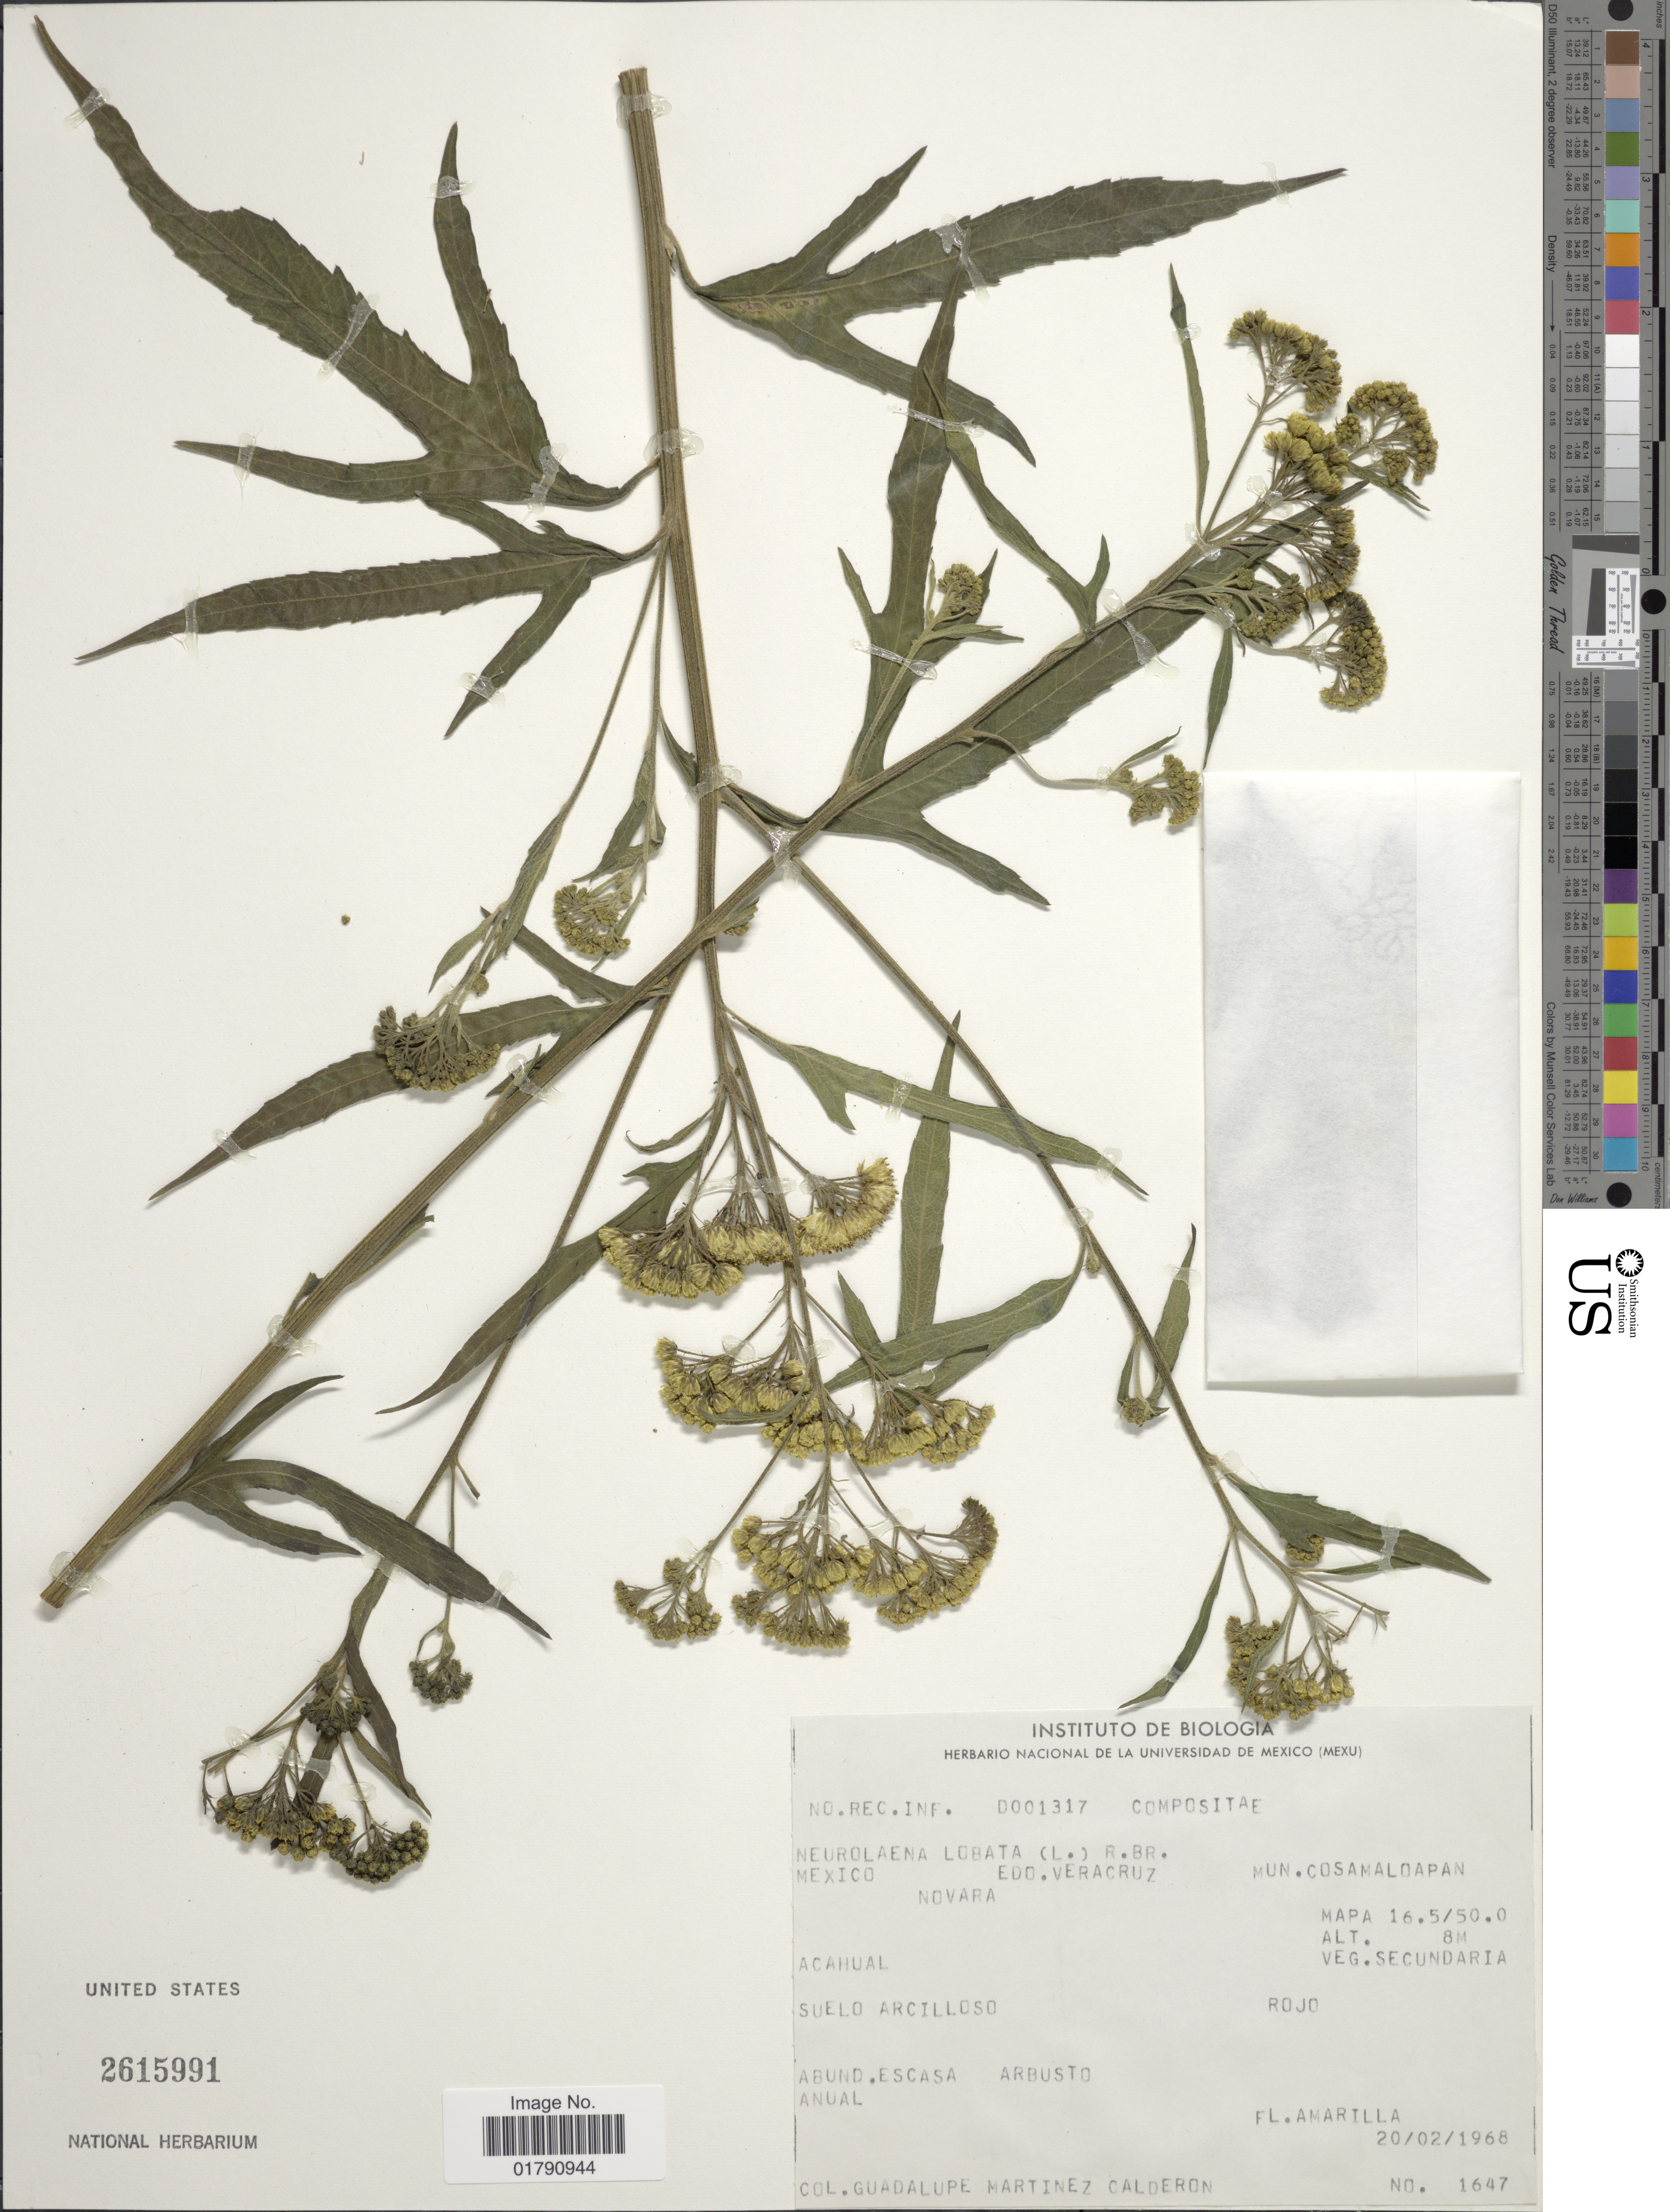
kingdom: Plantae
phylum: Tracheophyta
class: Magnoliopsida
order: Asterales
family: Asteraceae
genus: Neurolaena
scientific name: Neurolaena lobata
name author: (L.) R. Br. ex Cass.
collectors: G. Martínez Calderón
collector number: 1647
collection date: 1968-02-20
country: Mexico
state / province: Veracruz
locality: Edo. Veracruz, Mun. Cosamaloapan, Novara, Acahual, Mapa 16.5/50.0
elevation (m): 8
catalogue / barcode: US 2615991